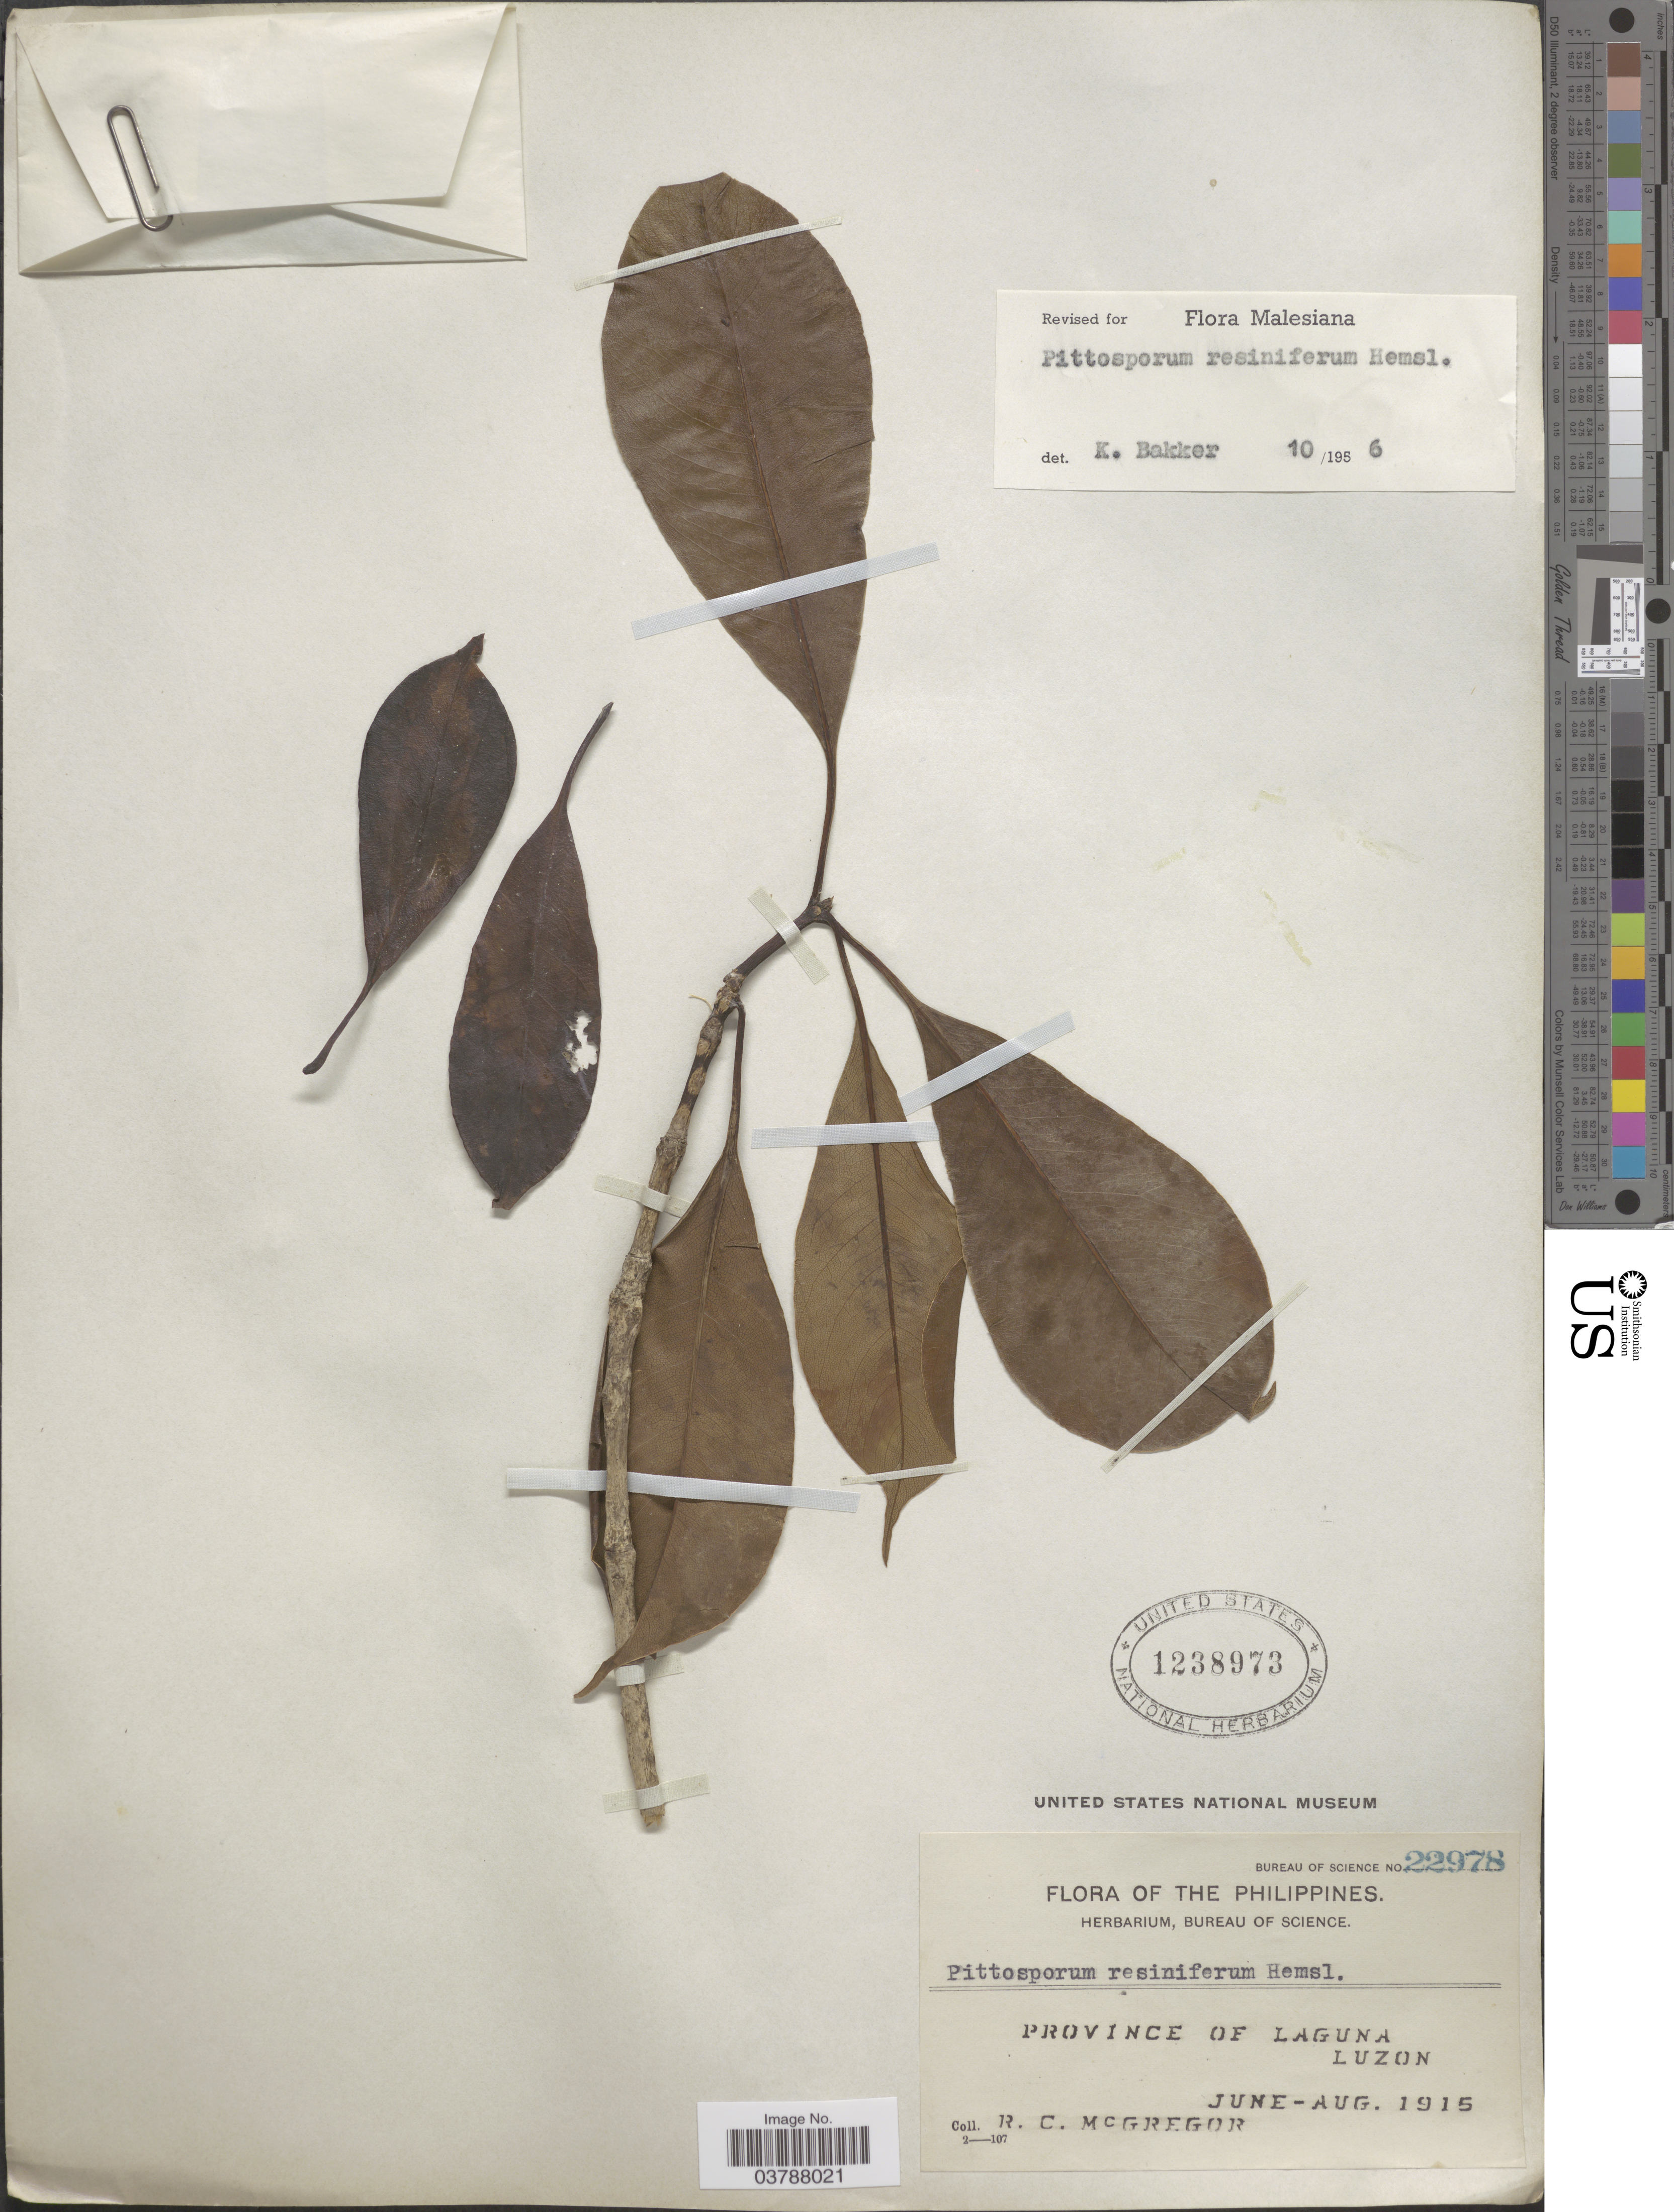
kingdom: Plantae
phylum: Tracheophyta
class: Magnoliopsida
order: Apiales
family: Pittosporaceae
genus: Pittosporum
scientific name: Pittosporum resiniferum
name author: Hemsl.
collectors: R. C. McGregor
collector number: Bureau of Science 22978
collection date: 1915-06/1915-08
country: Philippines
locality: Province of Laguna, Luzon.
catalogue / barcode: US 1238973